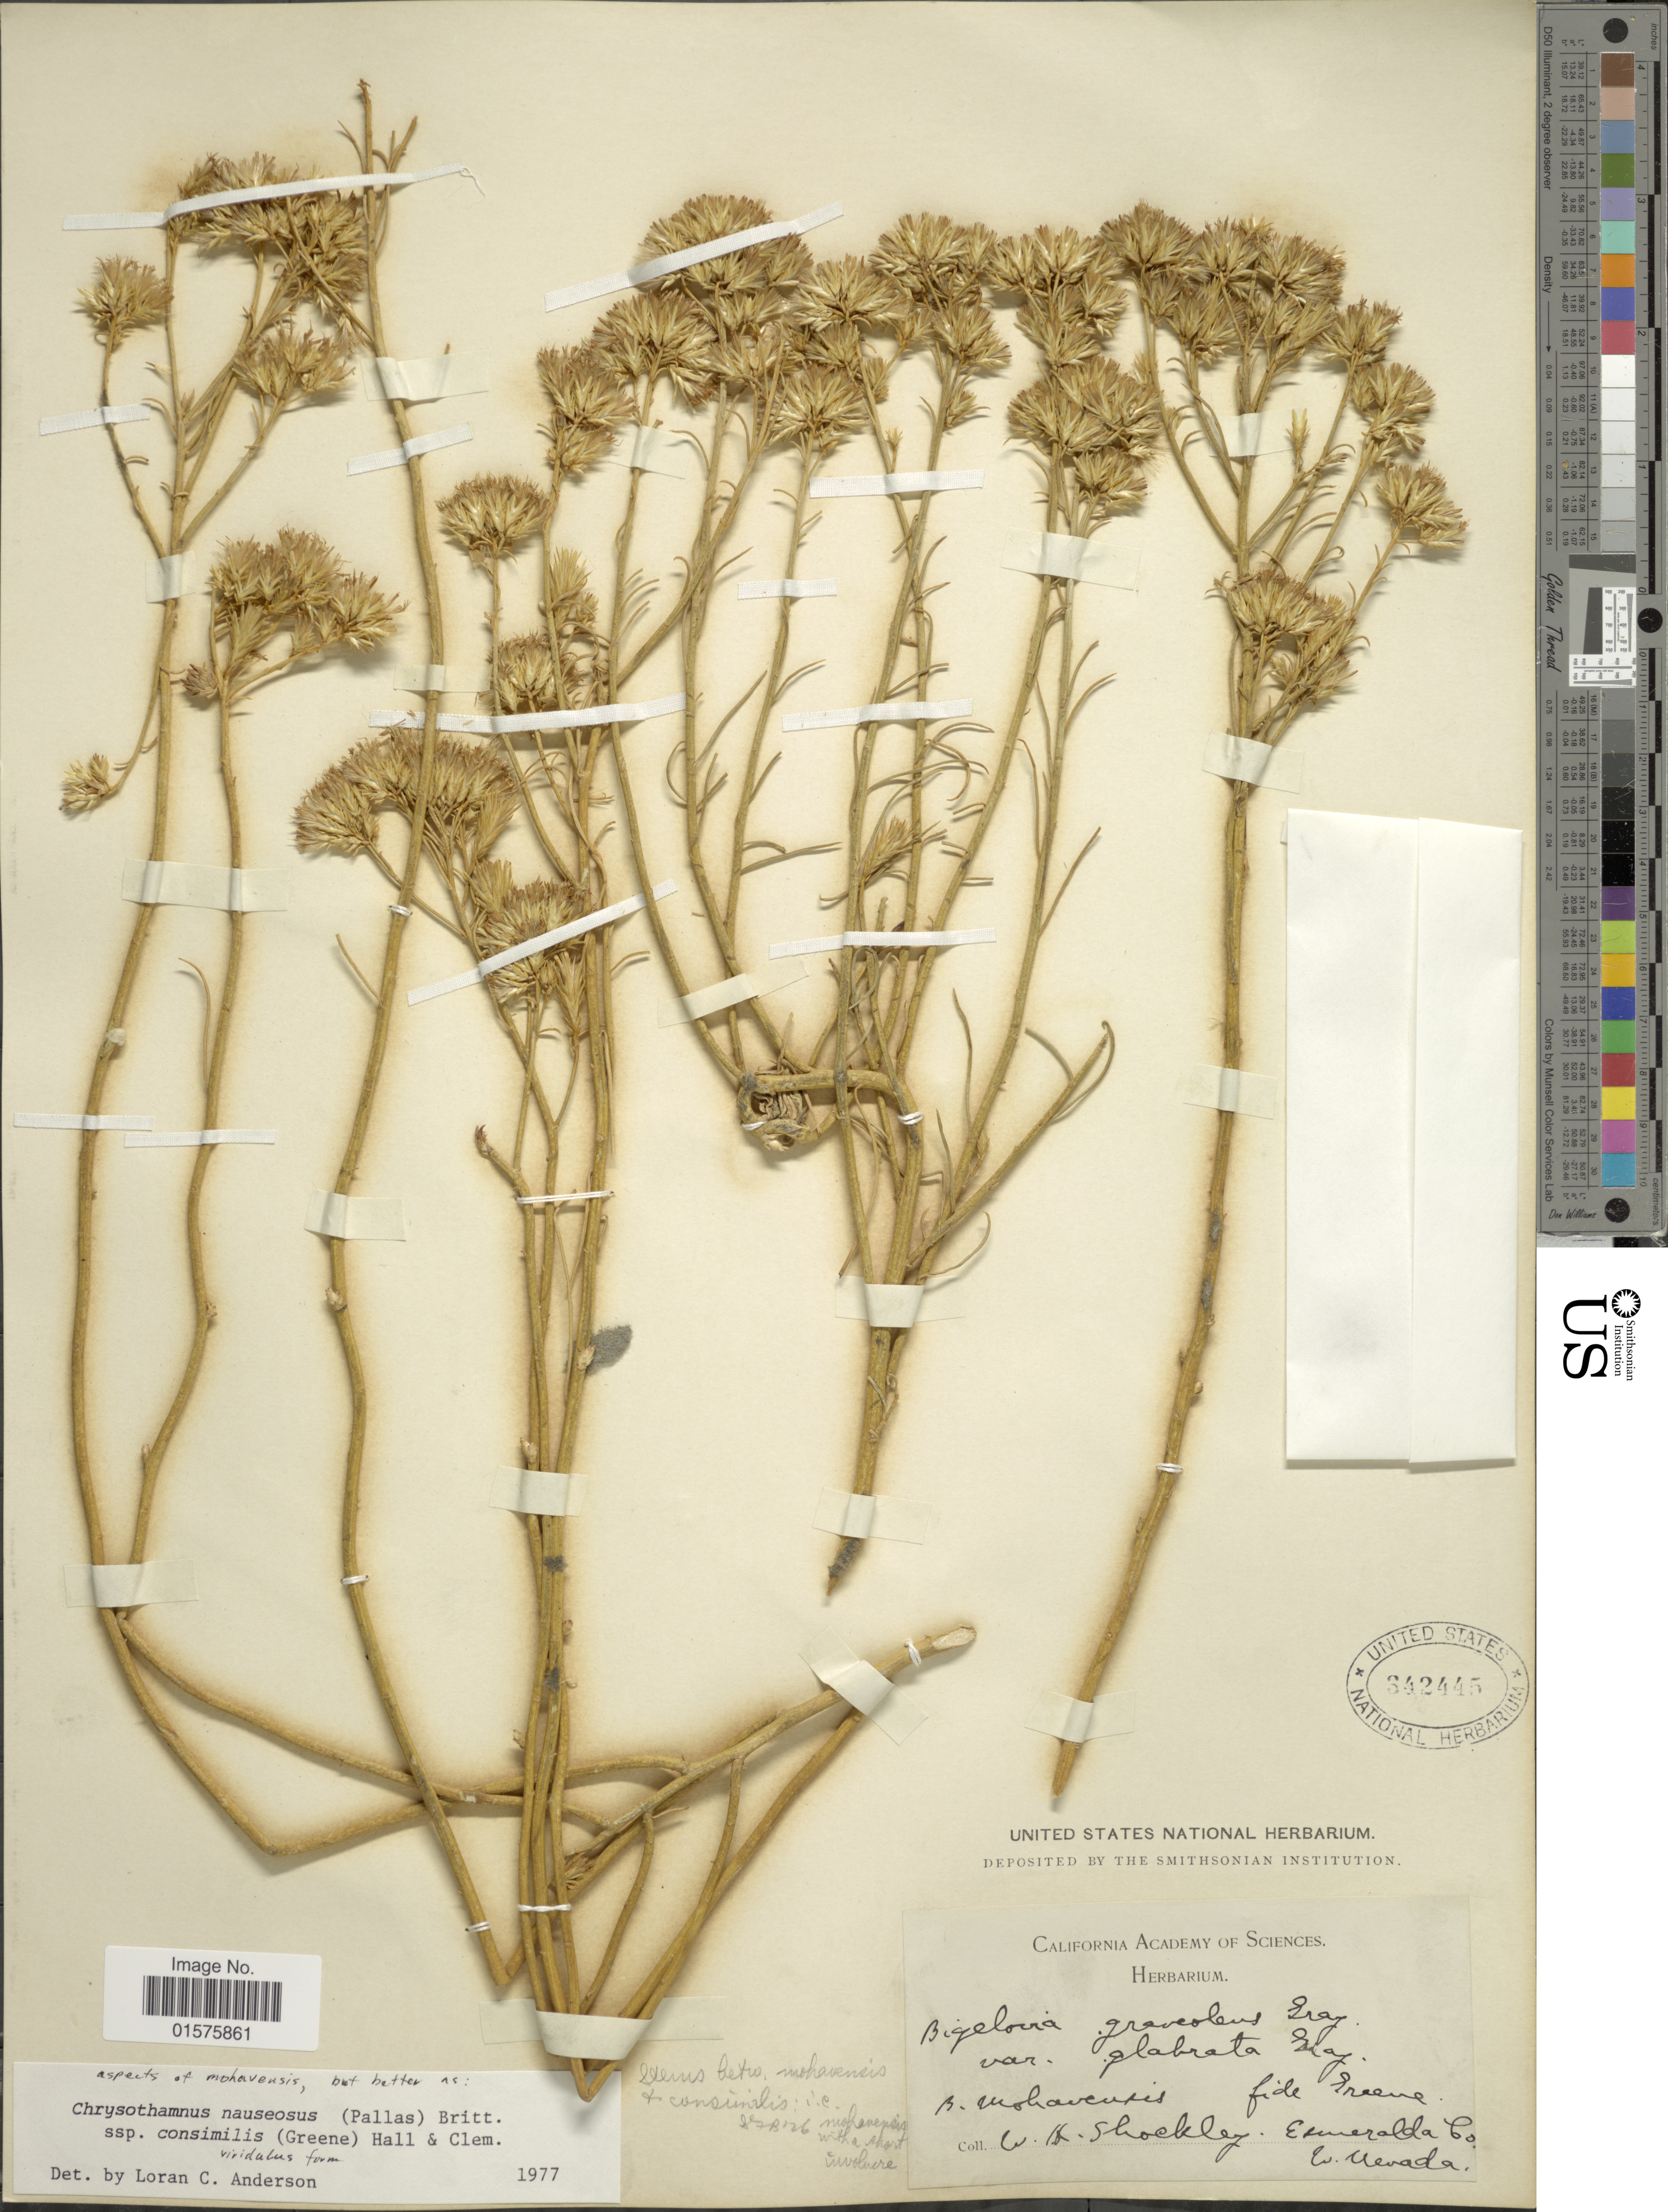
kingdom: Plantae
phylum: Tracheophyta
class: Magnoliopsida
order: Asterales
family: Asteraceae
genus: Ericameria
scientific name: Ericameria nauseosa var. oreophila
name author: (A. Nelson) G.L. Nesom & G.I. Baird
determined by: Urbatsch, Lowell E., Curator (LSU), Louisiana State University (UNITED STATES)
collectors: W. Shockley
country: United States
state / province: Nevada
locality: Esmeralda Co. E. Nevada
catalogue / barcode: US 342445